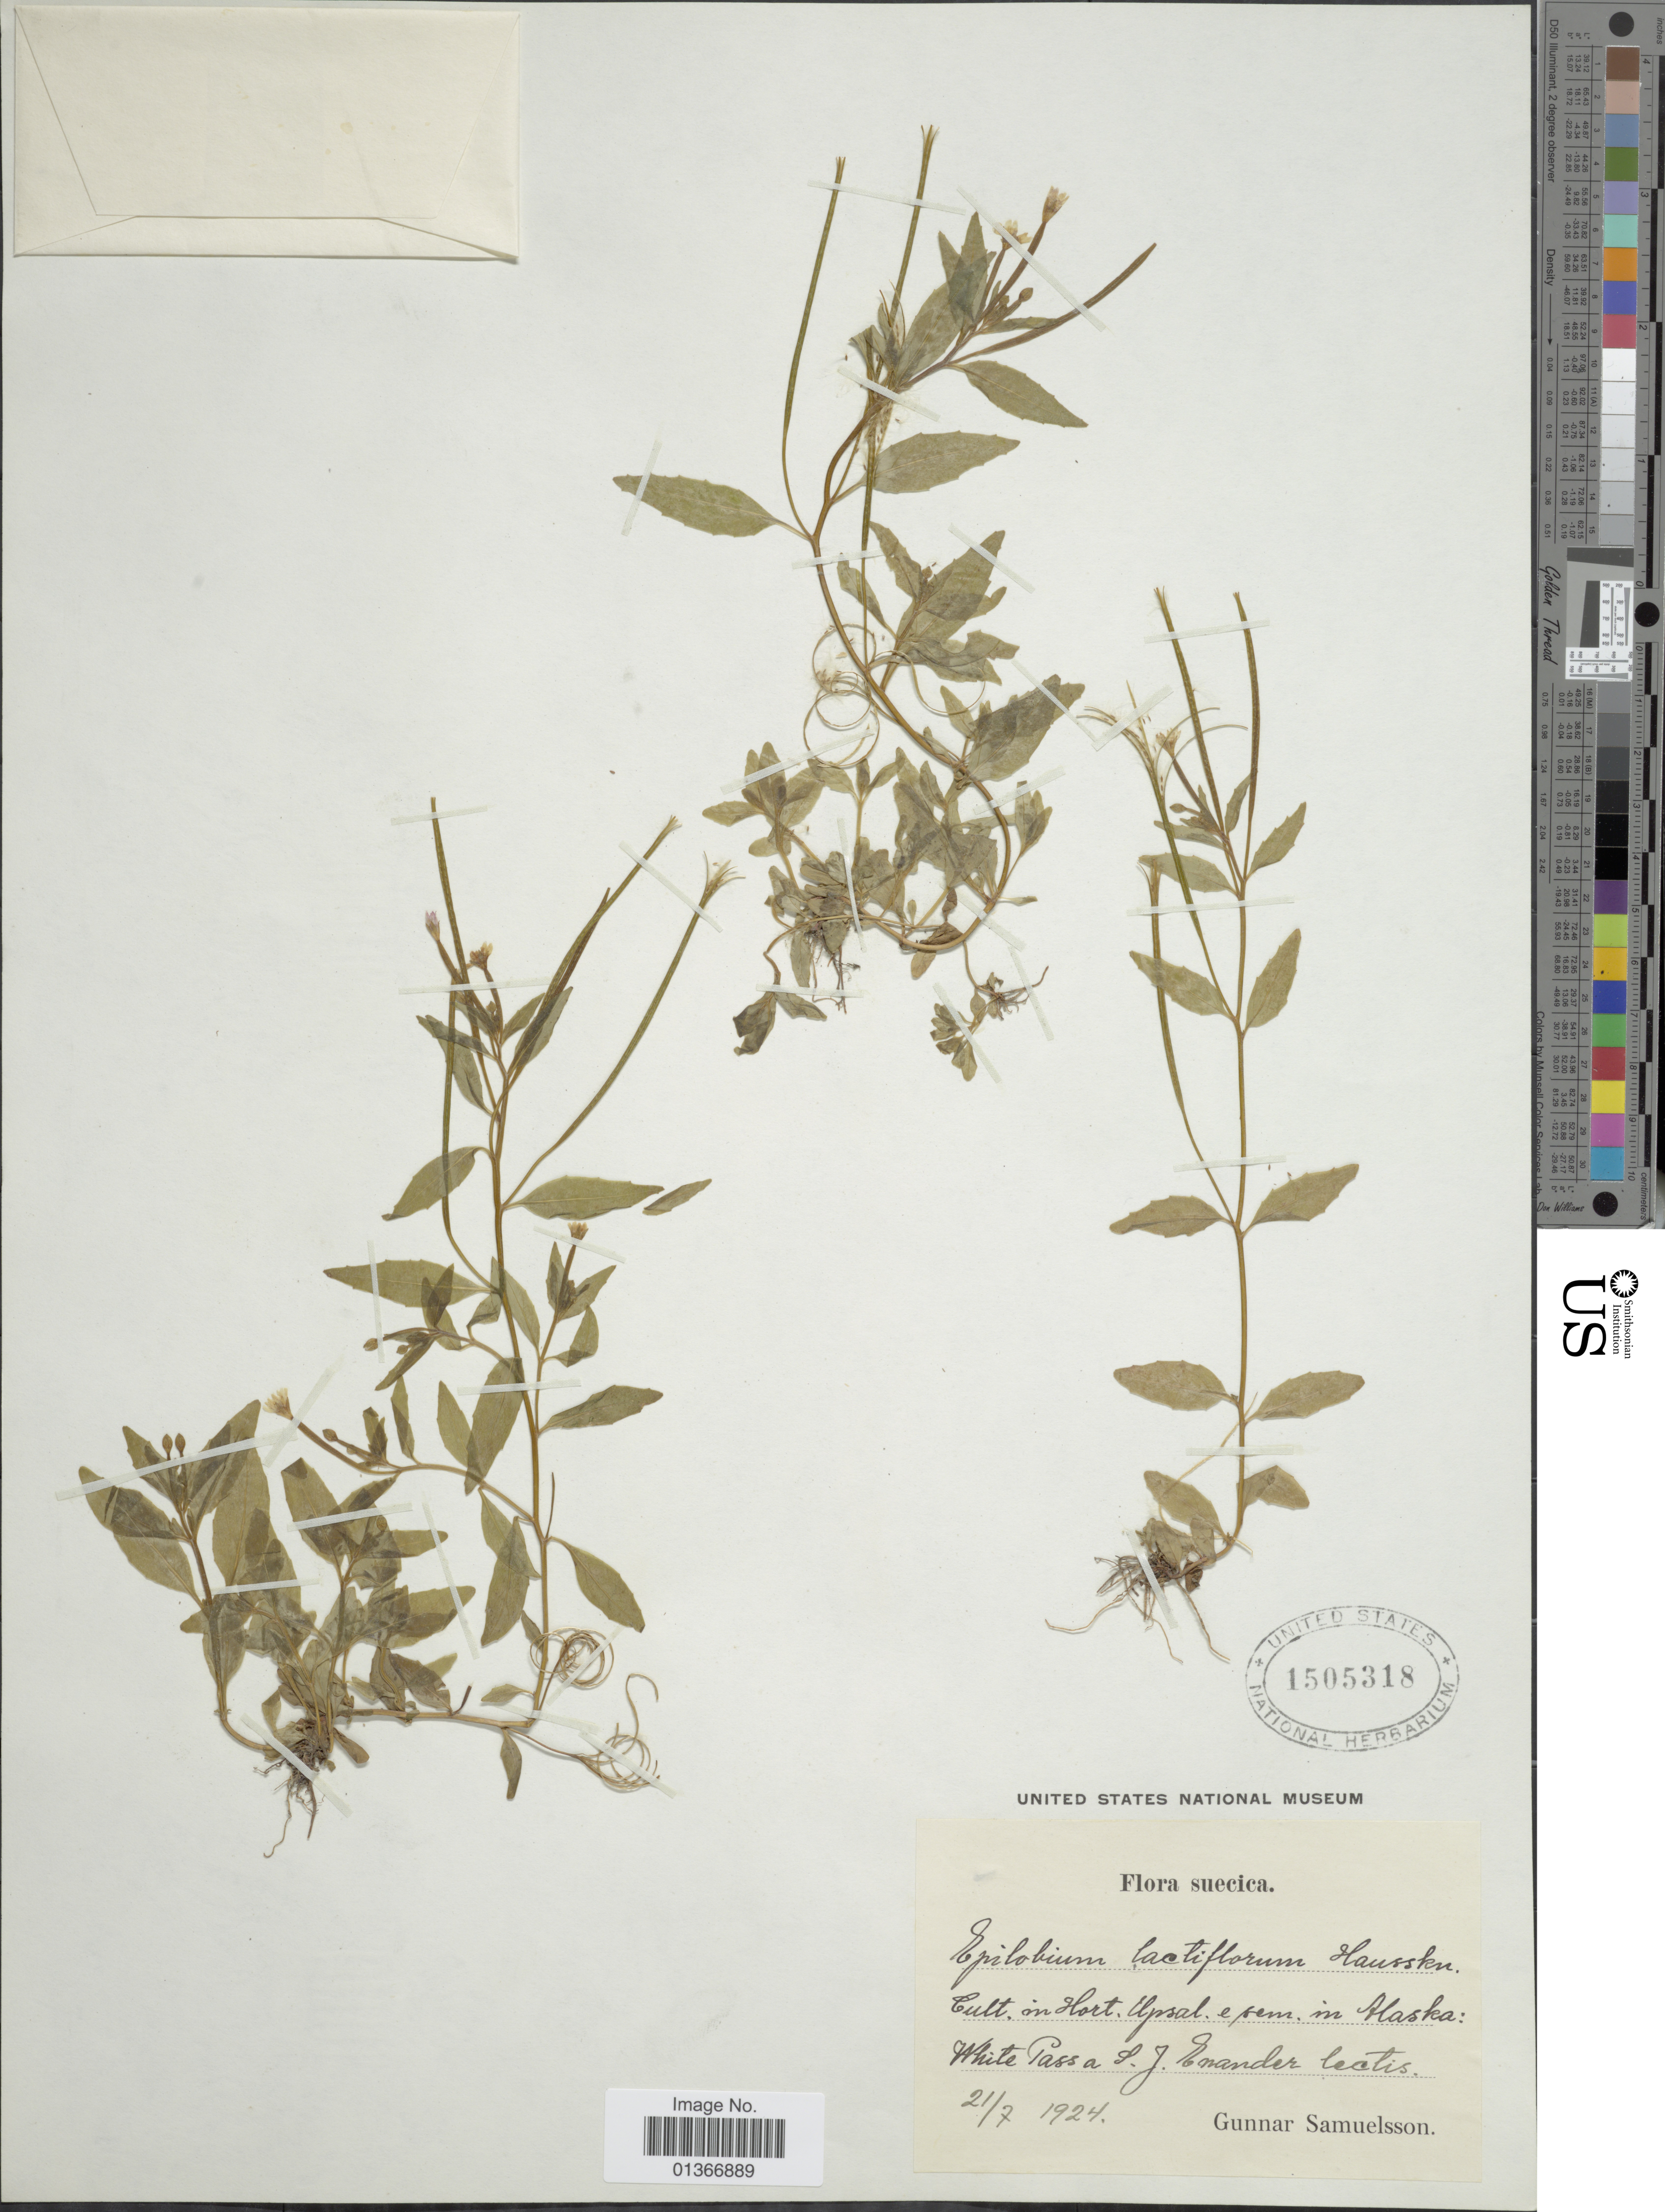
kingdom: Plantae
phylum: Tracheophyta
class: Magnoliopsida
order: Myrtales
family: Onagraceae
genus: Epilobium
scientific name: Epilobium lactiflorum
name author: Hausskn.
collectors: G. Samuelsson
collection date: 1924-07-21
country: Sweden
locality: Suecica. Cult. in Hort. Upsal. e sem. in Alaska: White Pass a. S.J. Enander lectis.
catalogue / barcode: US 1505318